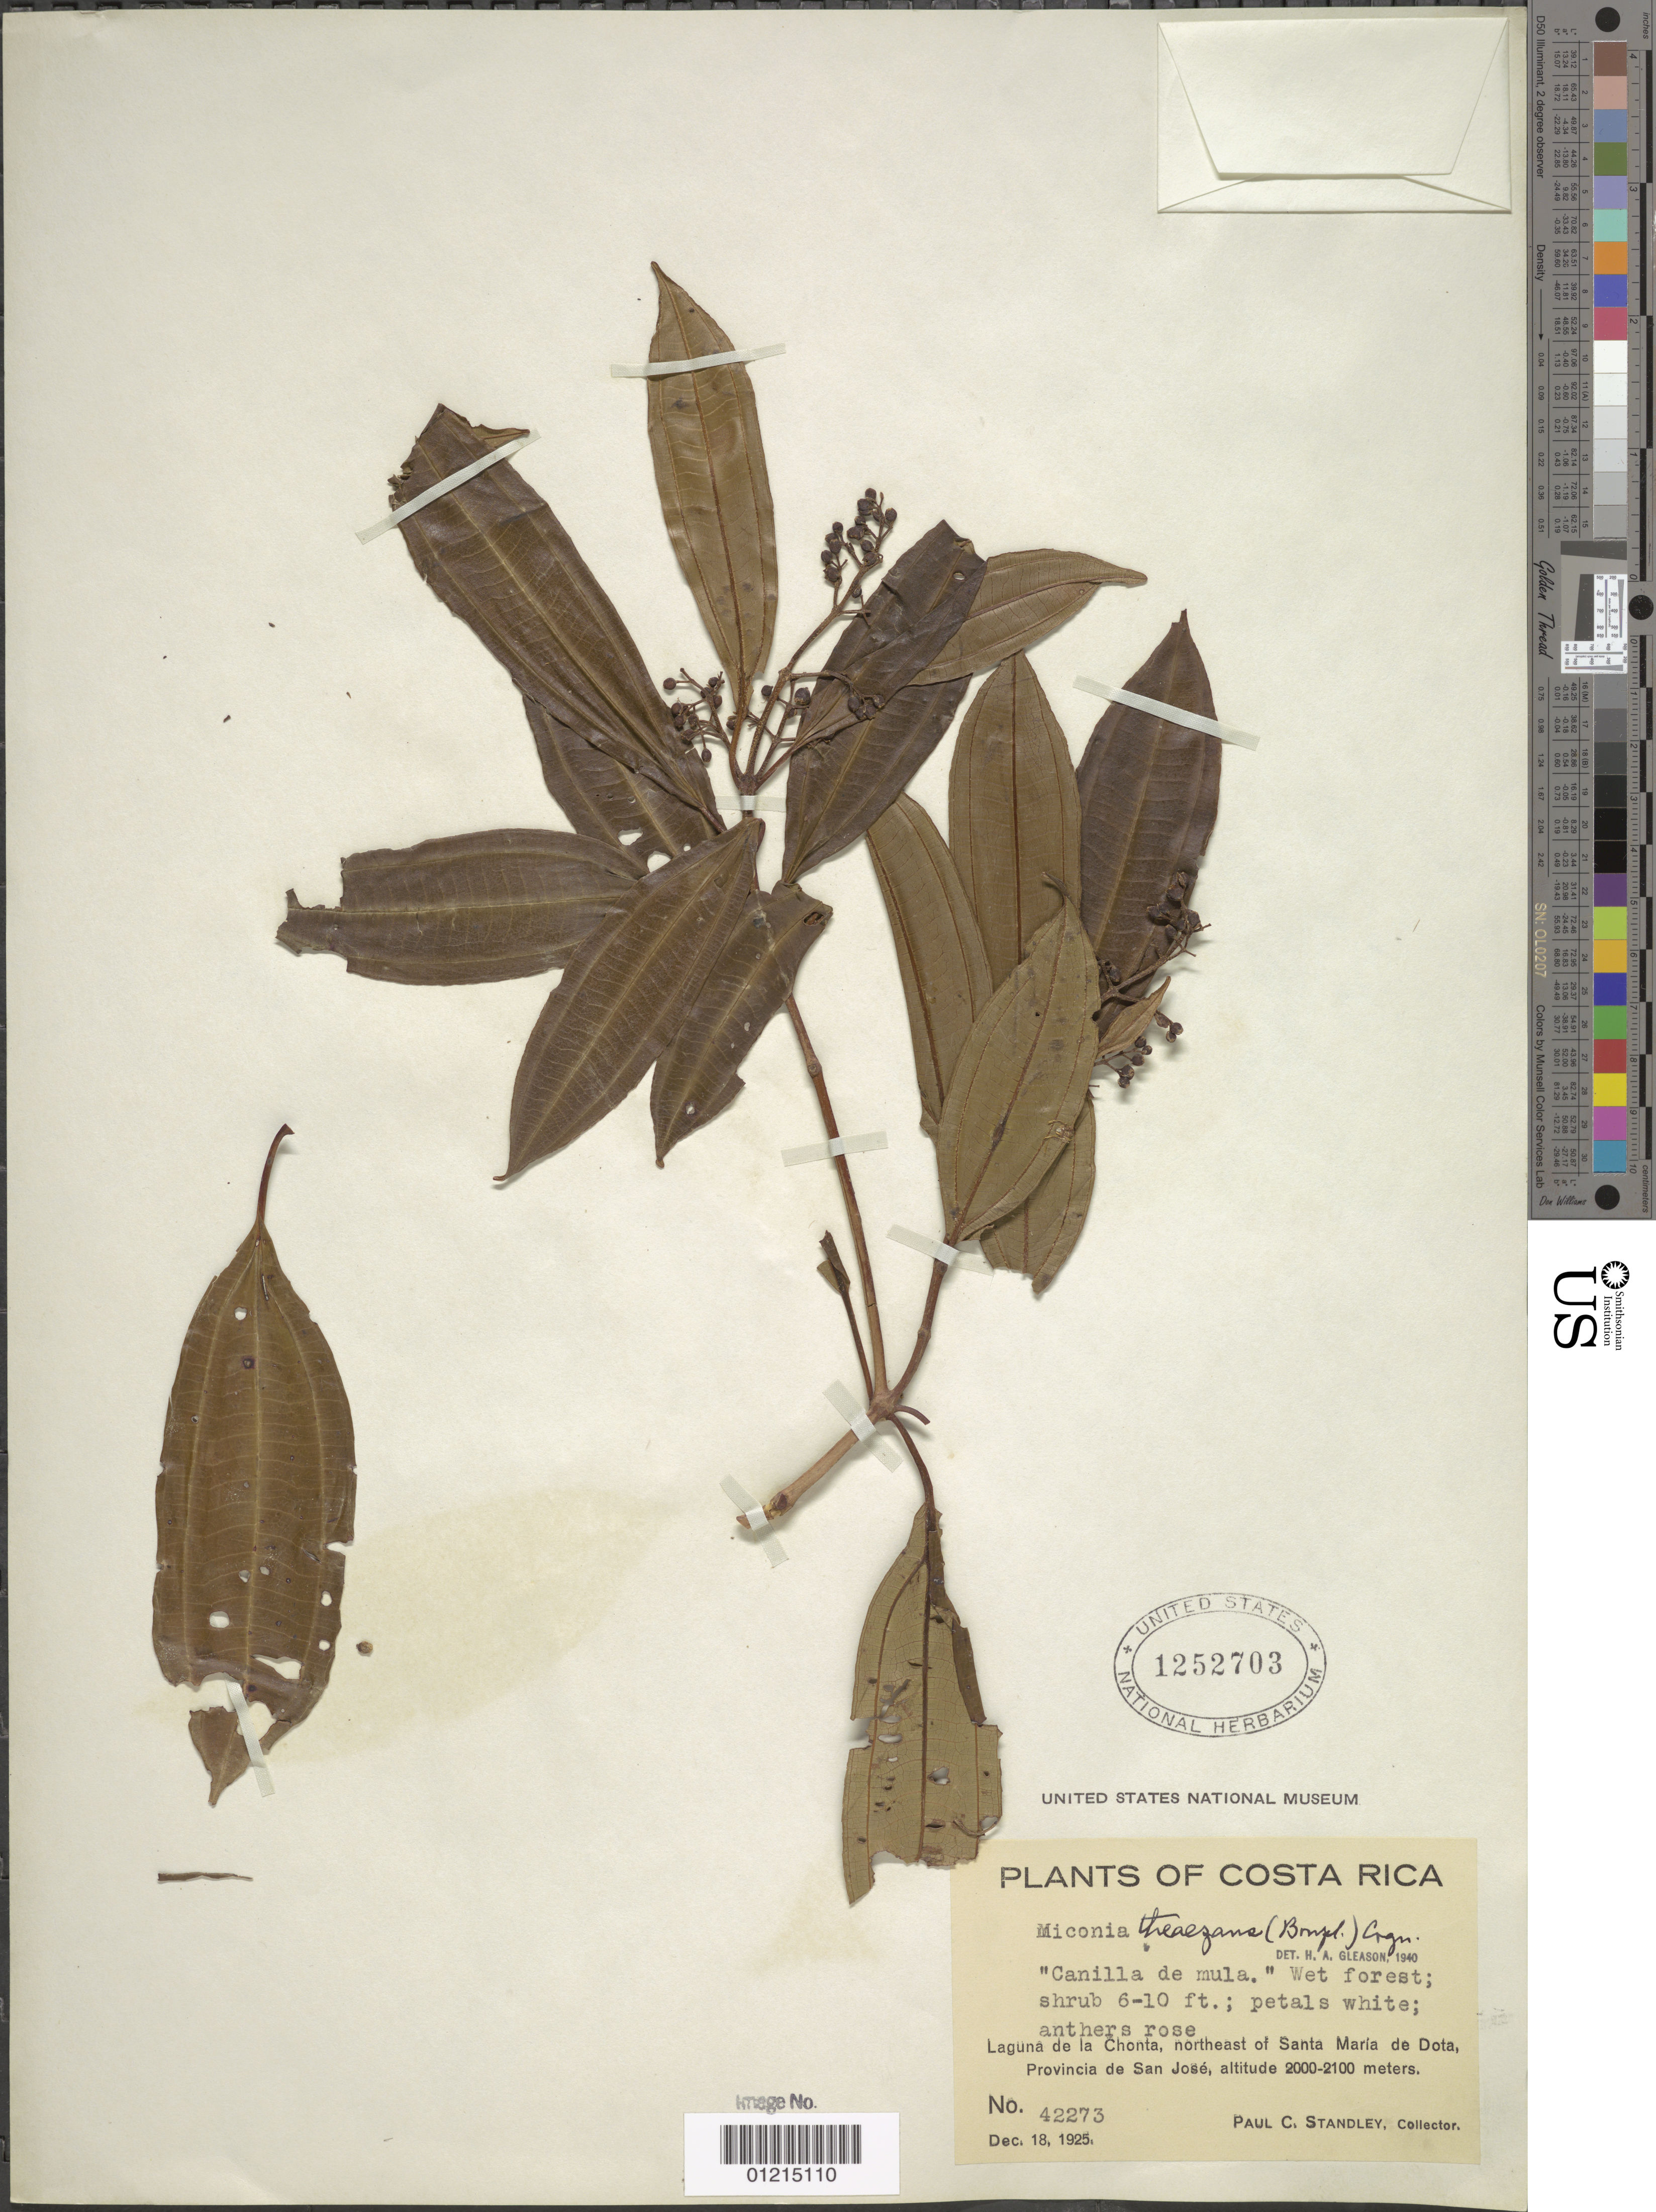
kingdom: Plantae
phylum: Tracheophyta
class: Magnoliopsida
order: Myrtales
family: Melastomataceae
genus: Miconia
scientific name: Miconia theizans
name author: (Bonpl.) Cogn.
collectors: P. C. Standley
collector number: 42273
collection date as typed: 18 Dec 1925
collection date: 1925-12-18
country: Costa Rica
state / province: San José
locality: Laguna de La Chonta, NE of Santa Maria de Dota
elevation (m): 2000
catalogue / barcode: US 1252703